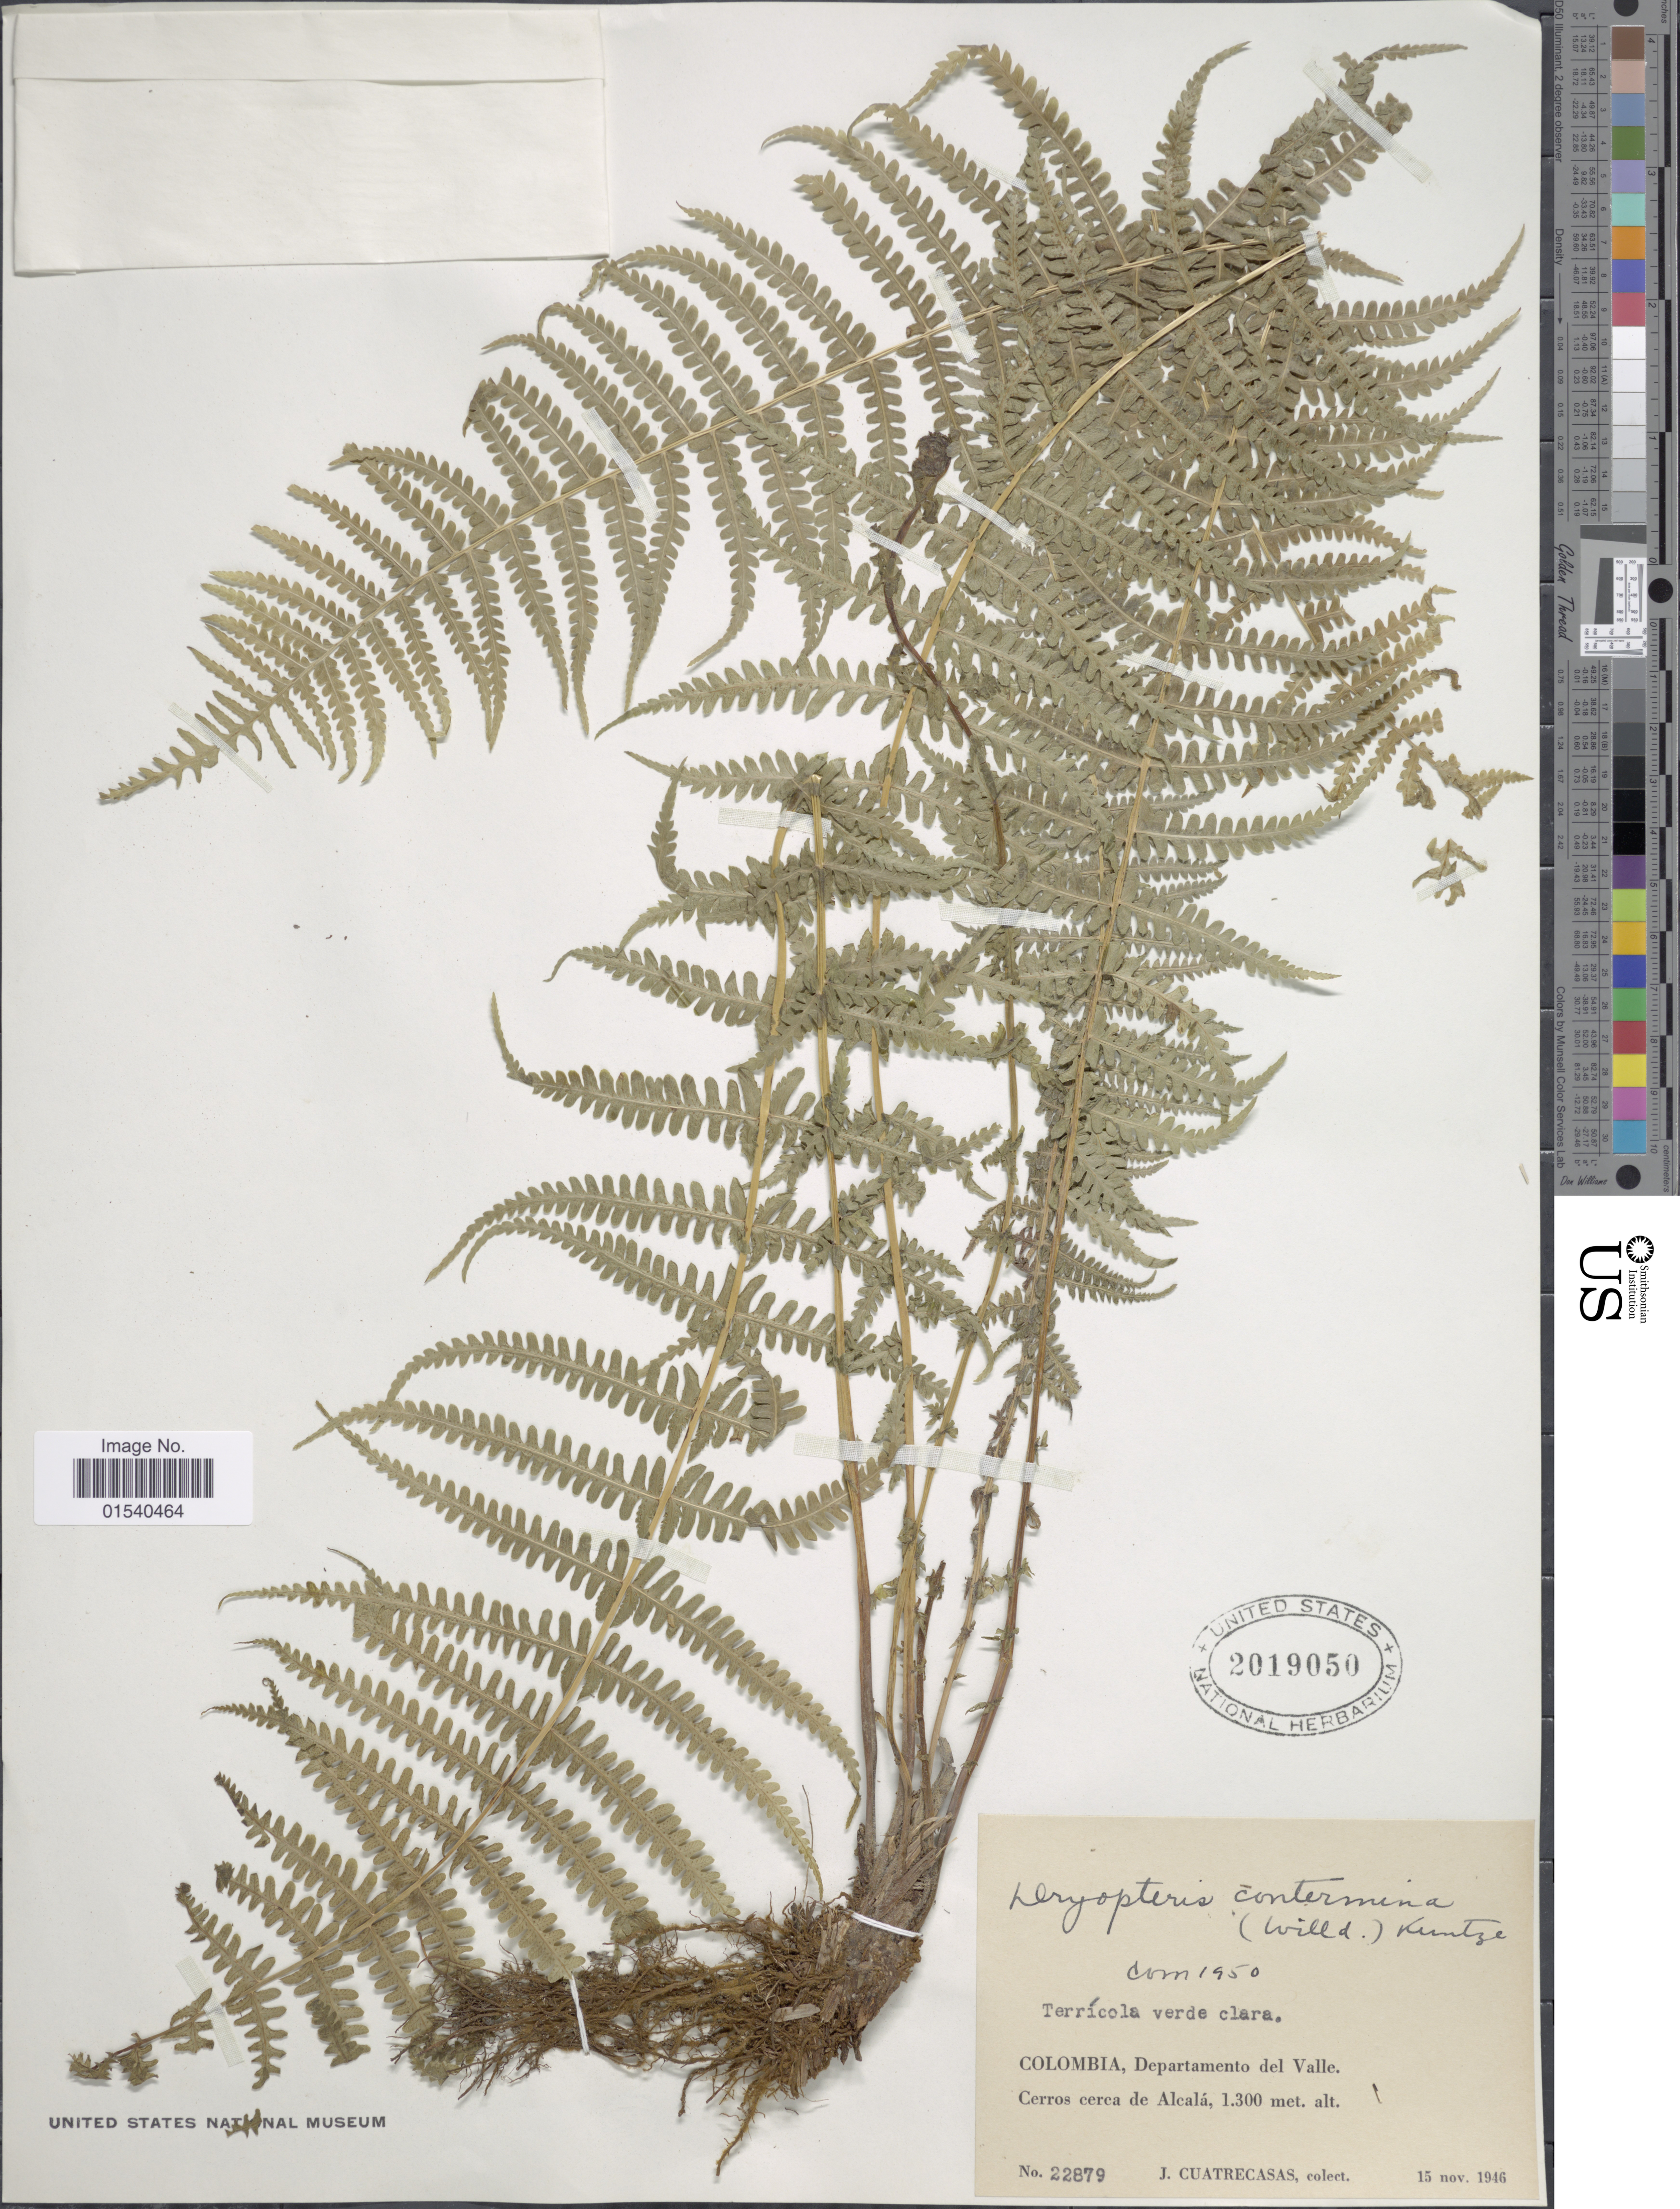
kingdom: Plantae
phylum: Tracheophyta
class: Polypodiopsida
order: Polypodiales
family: Thelypteridaceae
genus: Amauropelta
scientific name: Amauropelta opposita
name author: (Vahl) Pic. Serm.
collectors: J. Cuatrecasas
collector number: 22879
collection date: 1946-11-15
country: Colombia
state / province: Valle del Cauca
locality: Departamento del Valle. Cerros cerca de Alcalá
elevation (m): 1300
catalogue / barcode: US 2019050